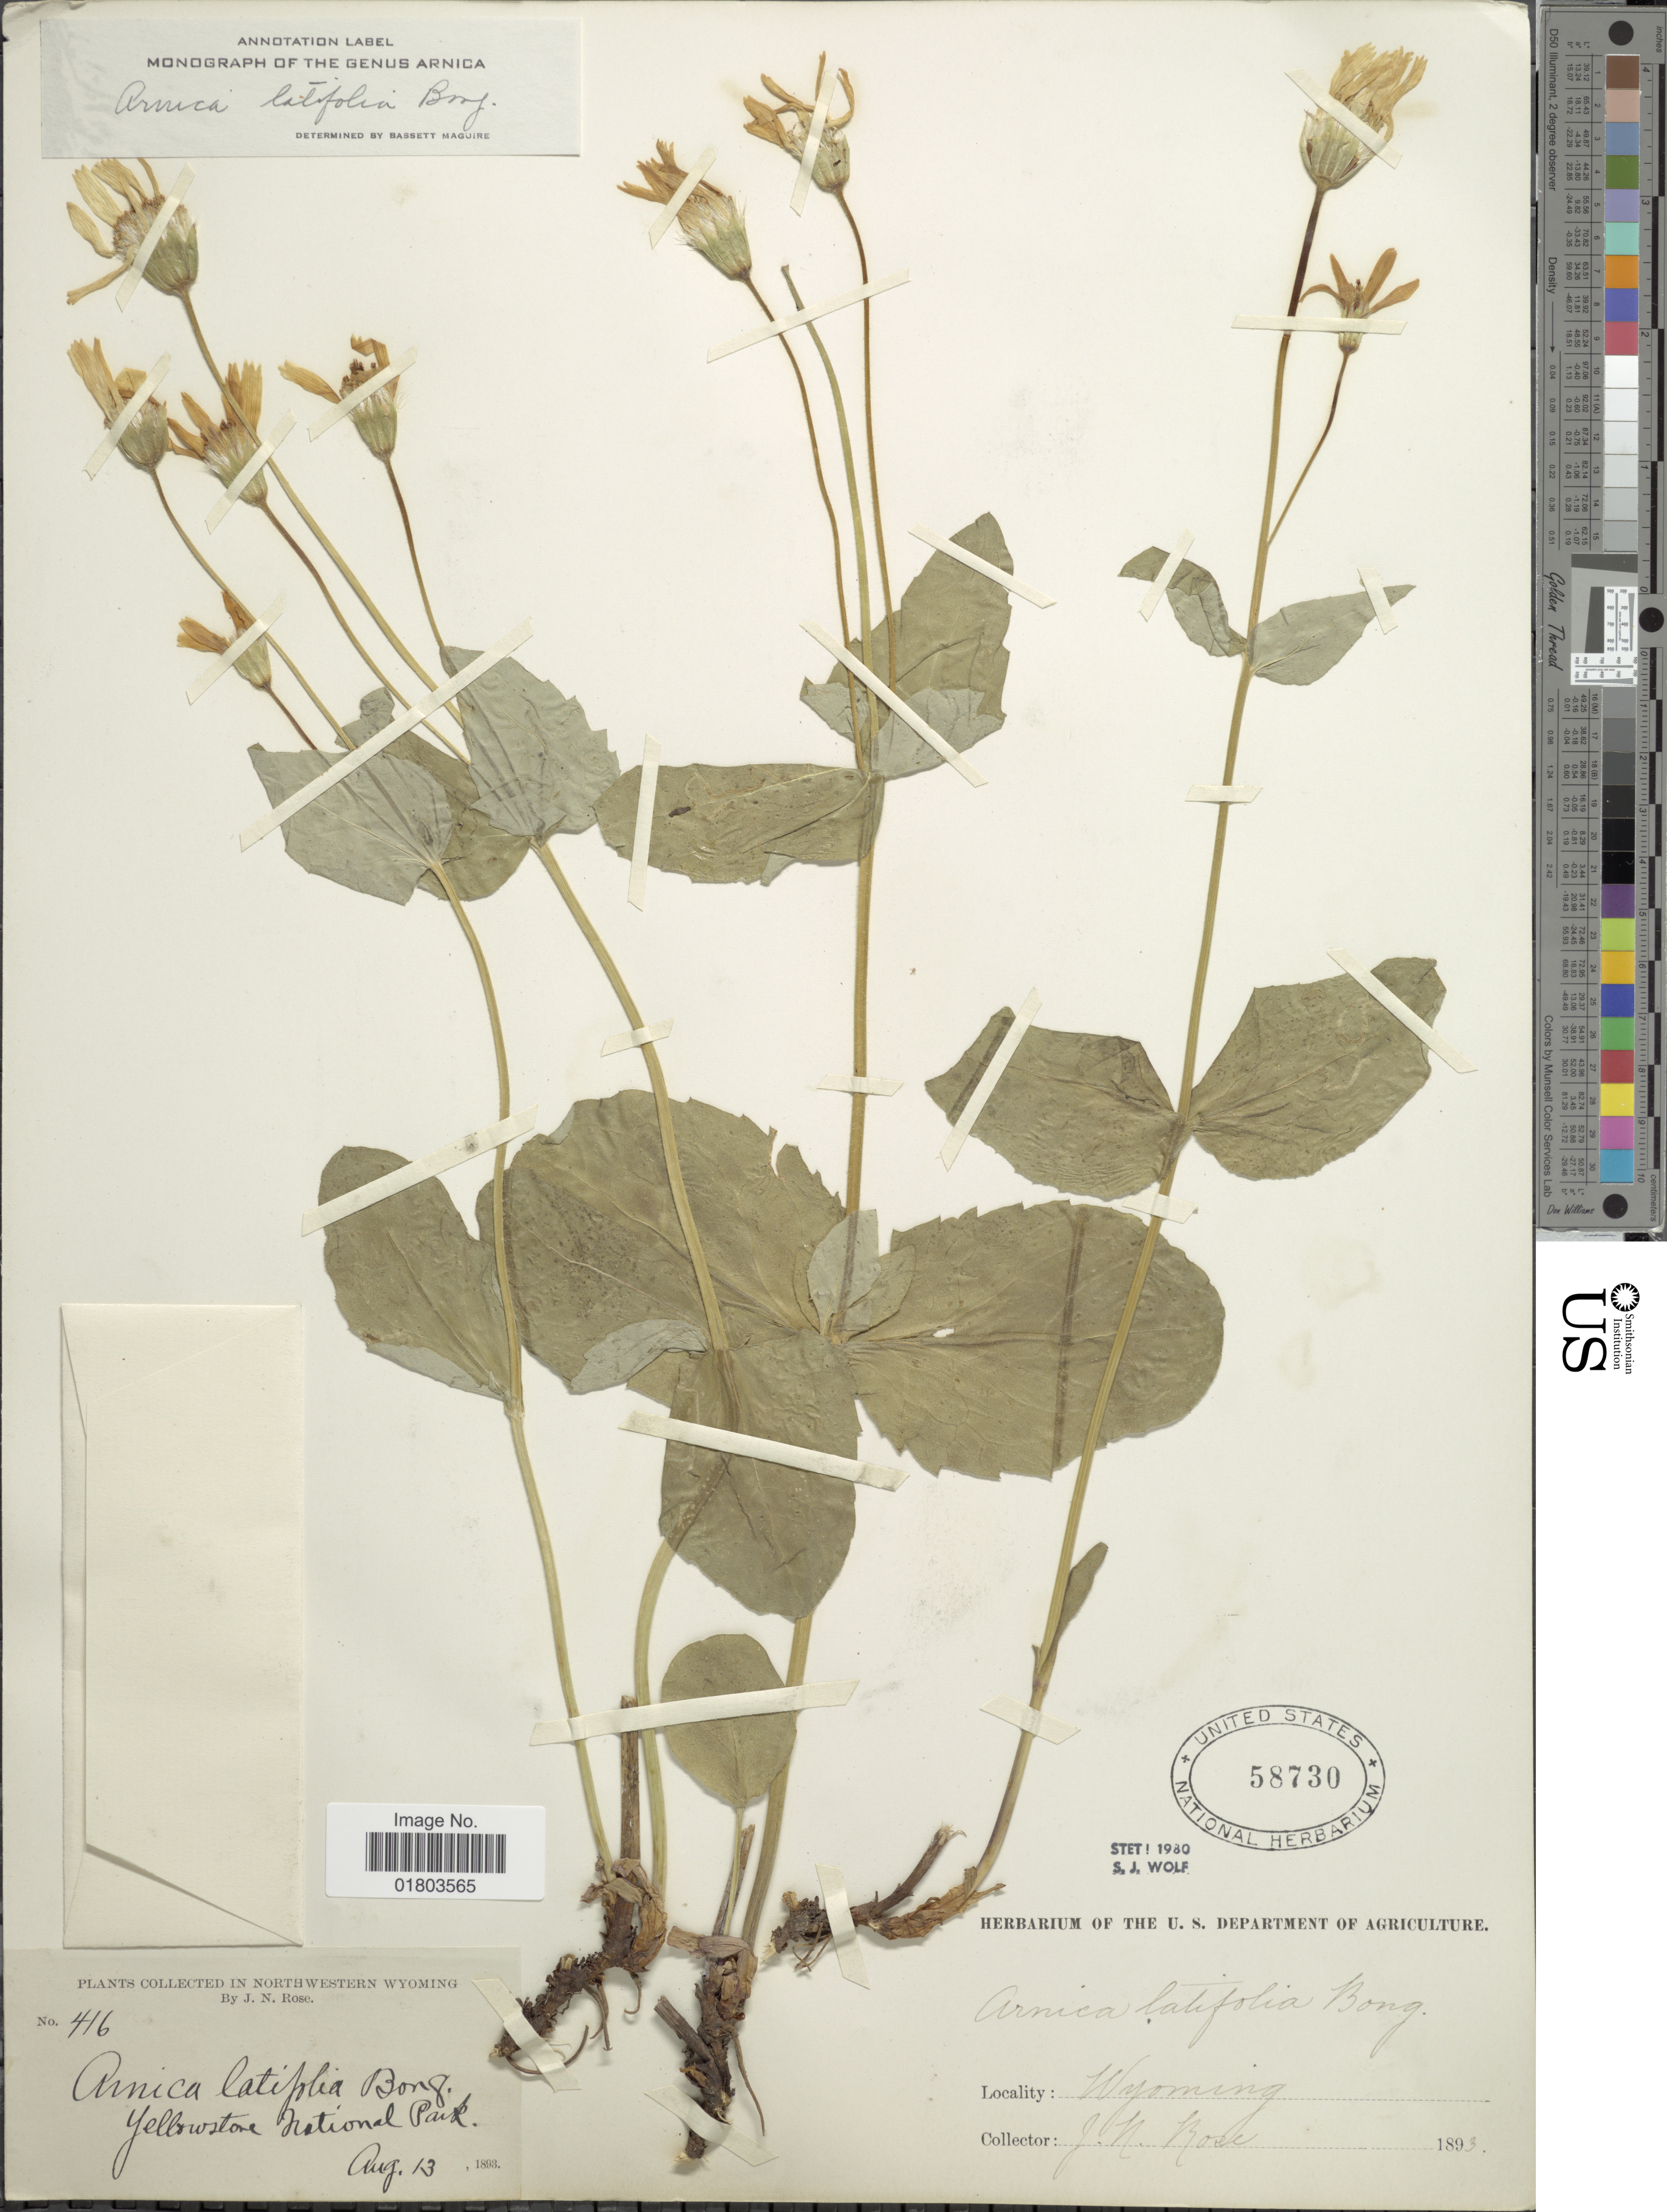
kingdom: Plantae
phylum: Tracheophyta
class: Magnoliopsida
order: Asterales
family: Asteraceae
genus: Arnica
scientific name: Arnica latifolia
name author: Bong.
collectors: J. N. Rose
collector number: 416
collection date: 1893-08-13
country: United States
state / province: Wyoming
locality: In Northwestern Wyoming, Yellowstone National Park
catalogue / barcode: US 58730